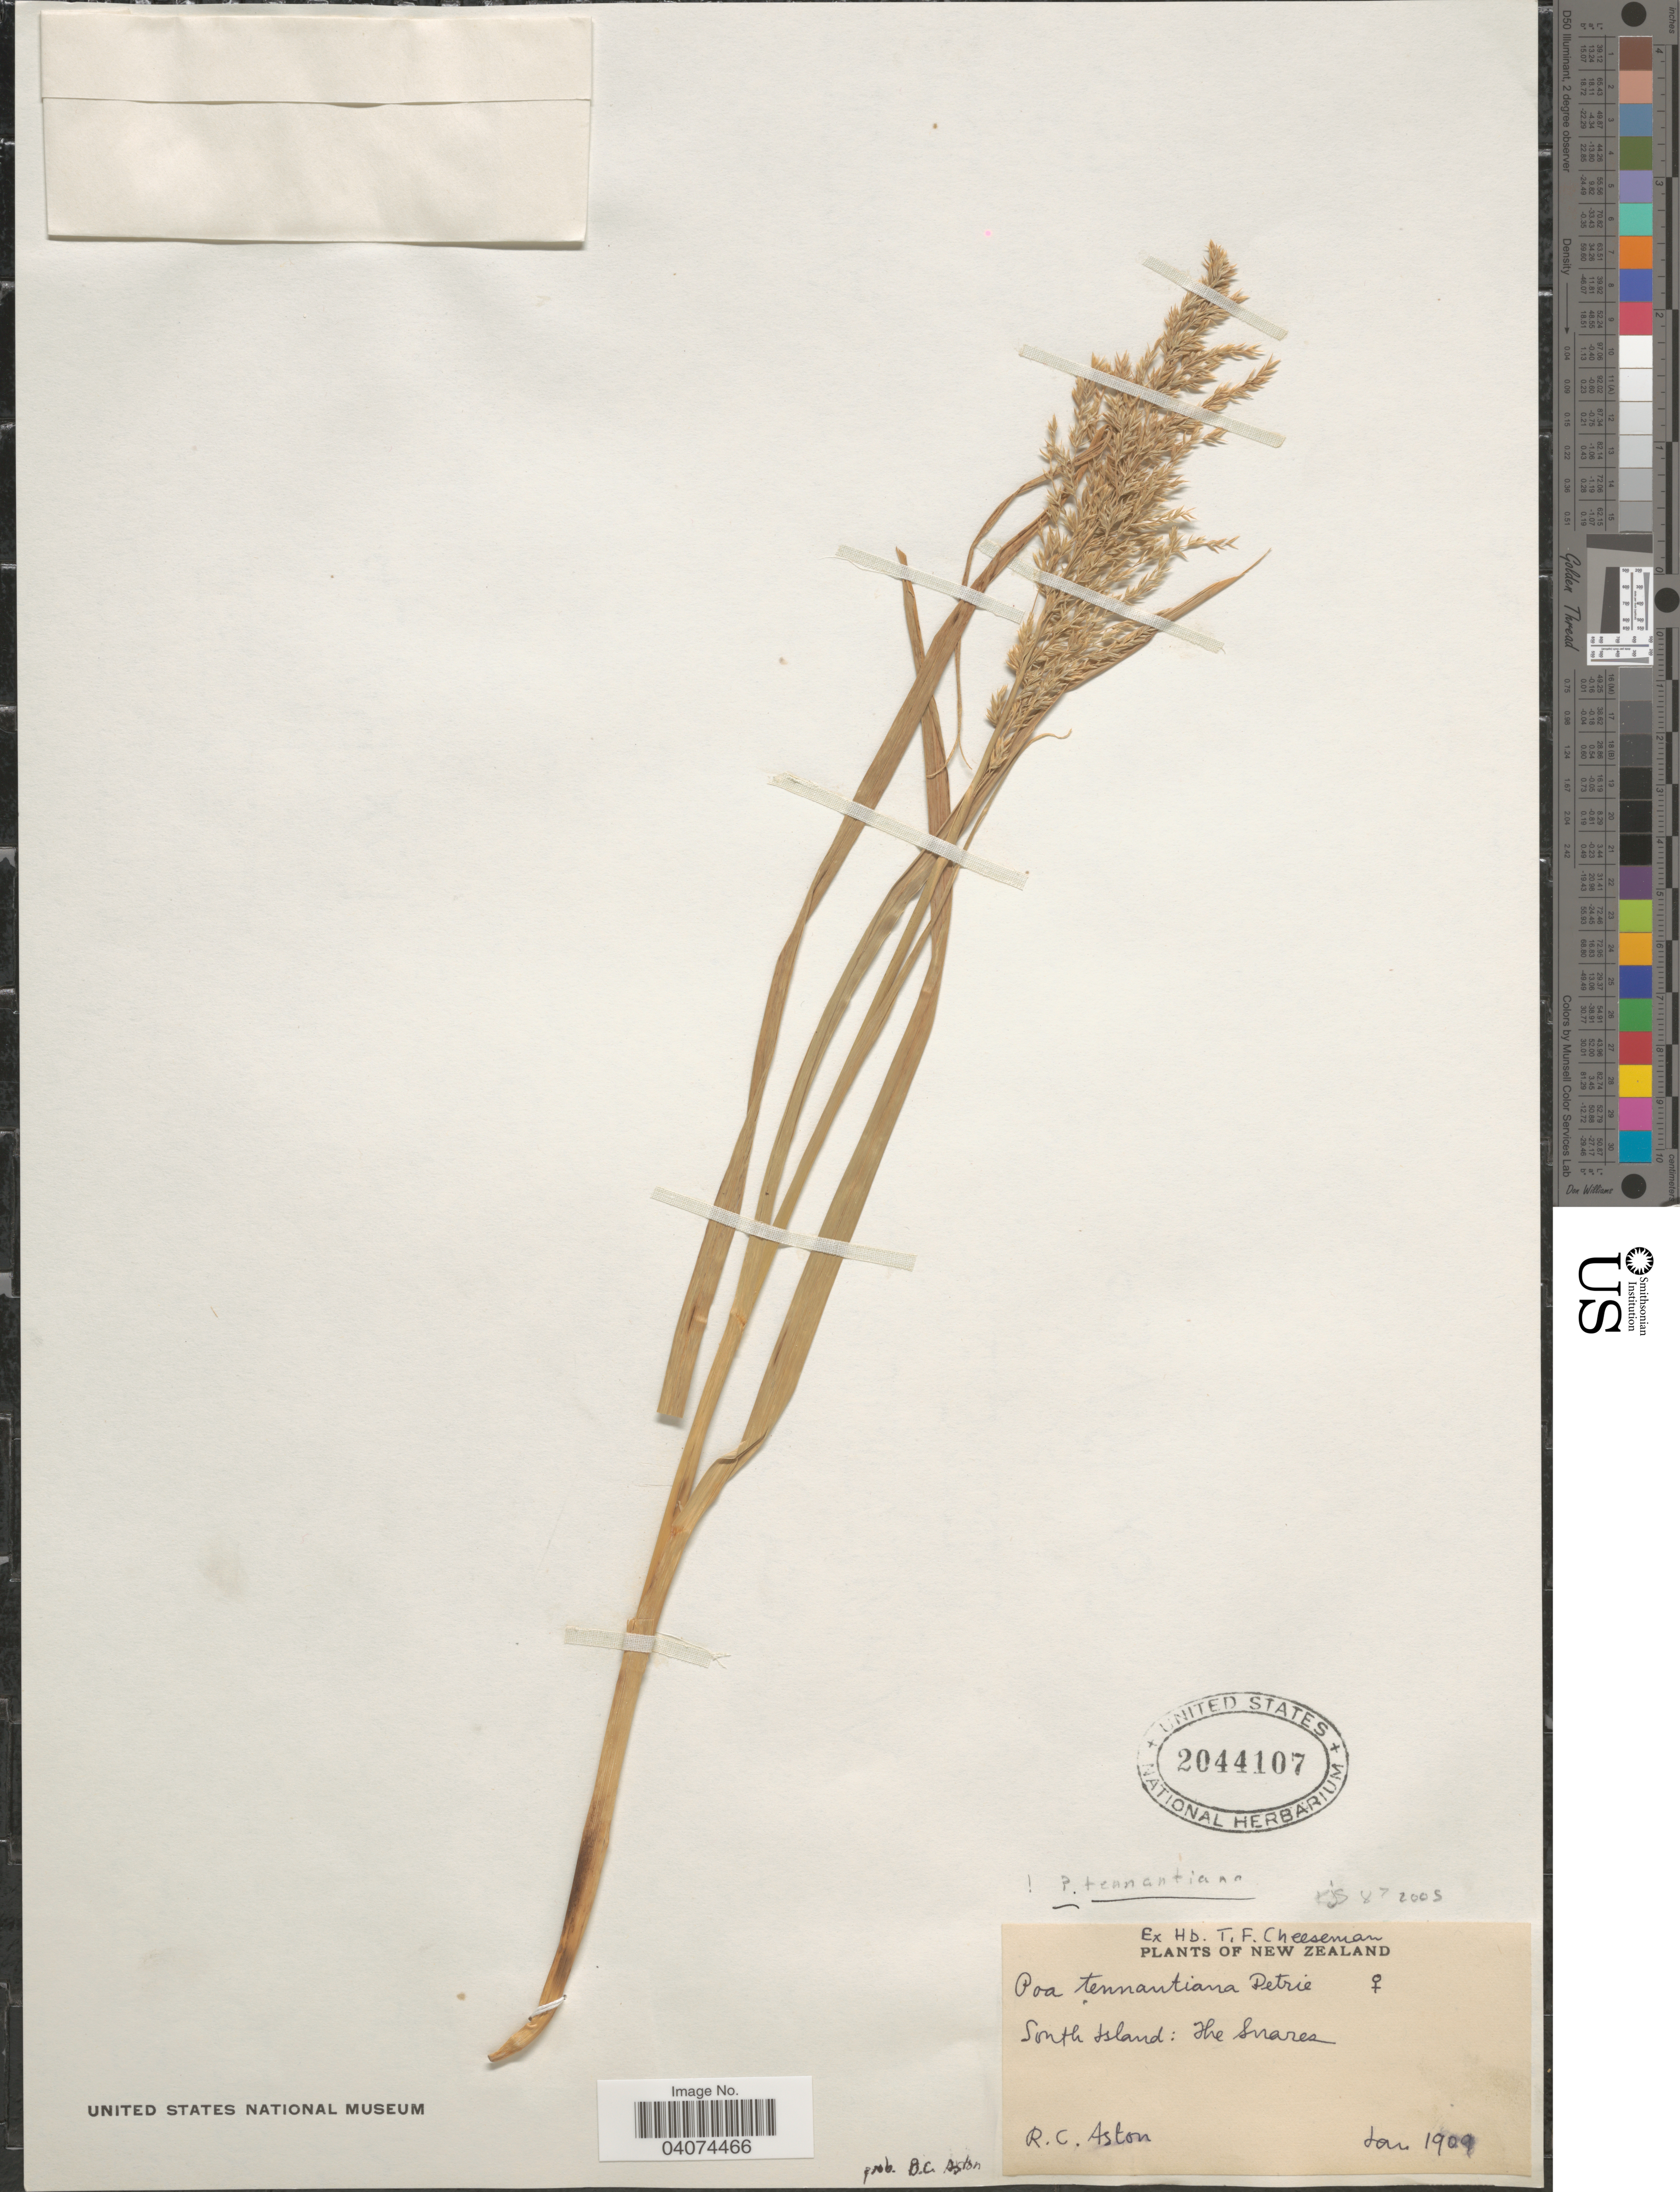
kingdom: Plantae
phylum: Tracheophyta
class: Liliopsida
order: Poales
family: Poaceae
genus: Poa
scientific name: Poa tennantiana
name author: Petrie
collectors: B. Aston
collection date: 1909-01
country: New Zealand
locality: South Island: The Suares.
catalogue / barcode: US 2044107